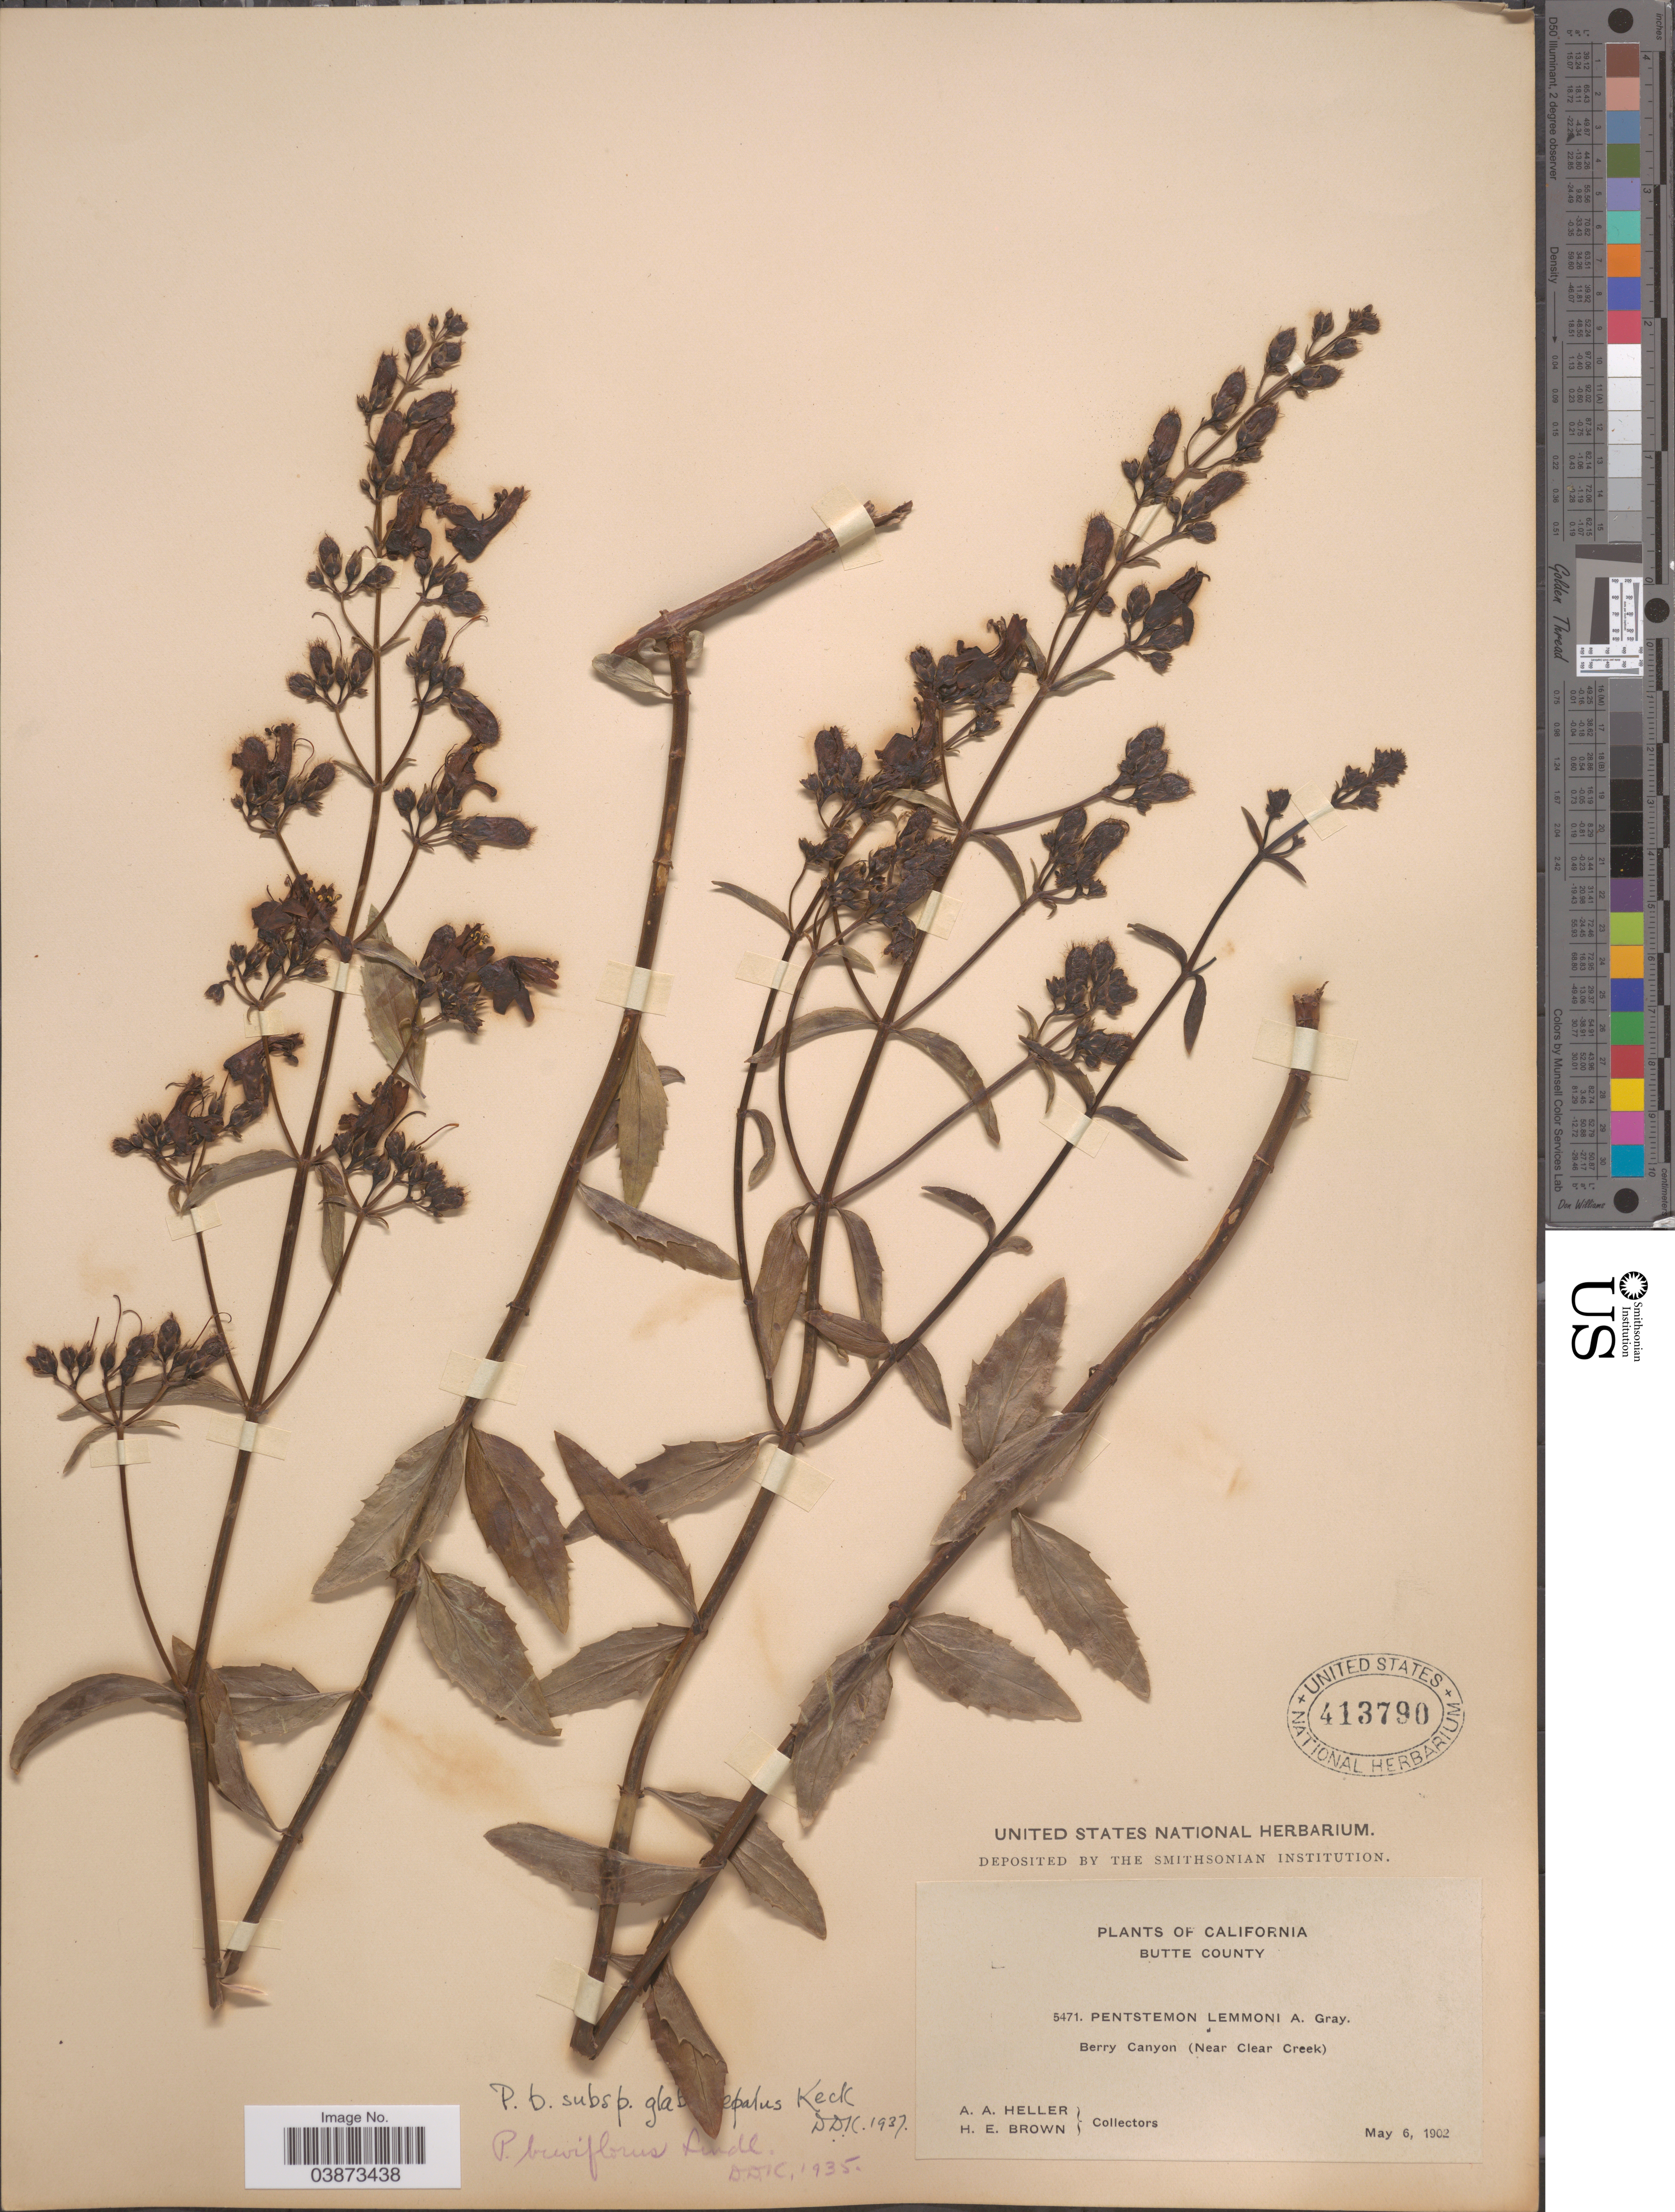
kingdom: Plantae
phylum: Tracheophyta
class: Magnoliopsida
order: Lamiales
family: Plantaginaceae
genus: Penstemon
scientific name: Penstemon breviflorus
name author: Lindl.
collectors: A. A. Heller & H. E. Brown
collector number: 5471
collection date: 1902-05-06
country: United States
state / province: California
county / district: Butte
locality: Butte County. Berry Canyon (Near Clear Creek).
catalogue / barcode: US 413790